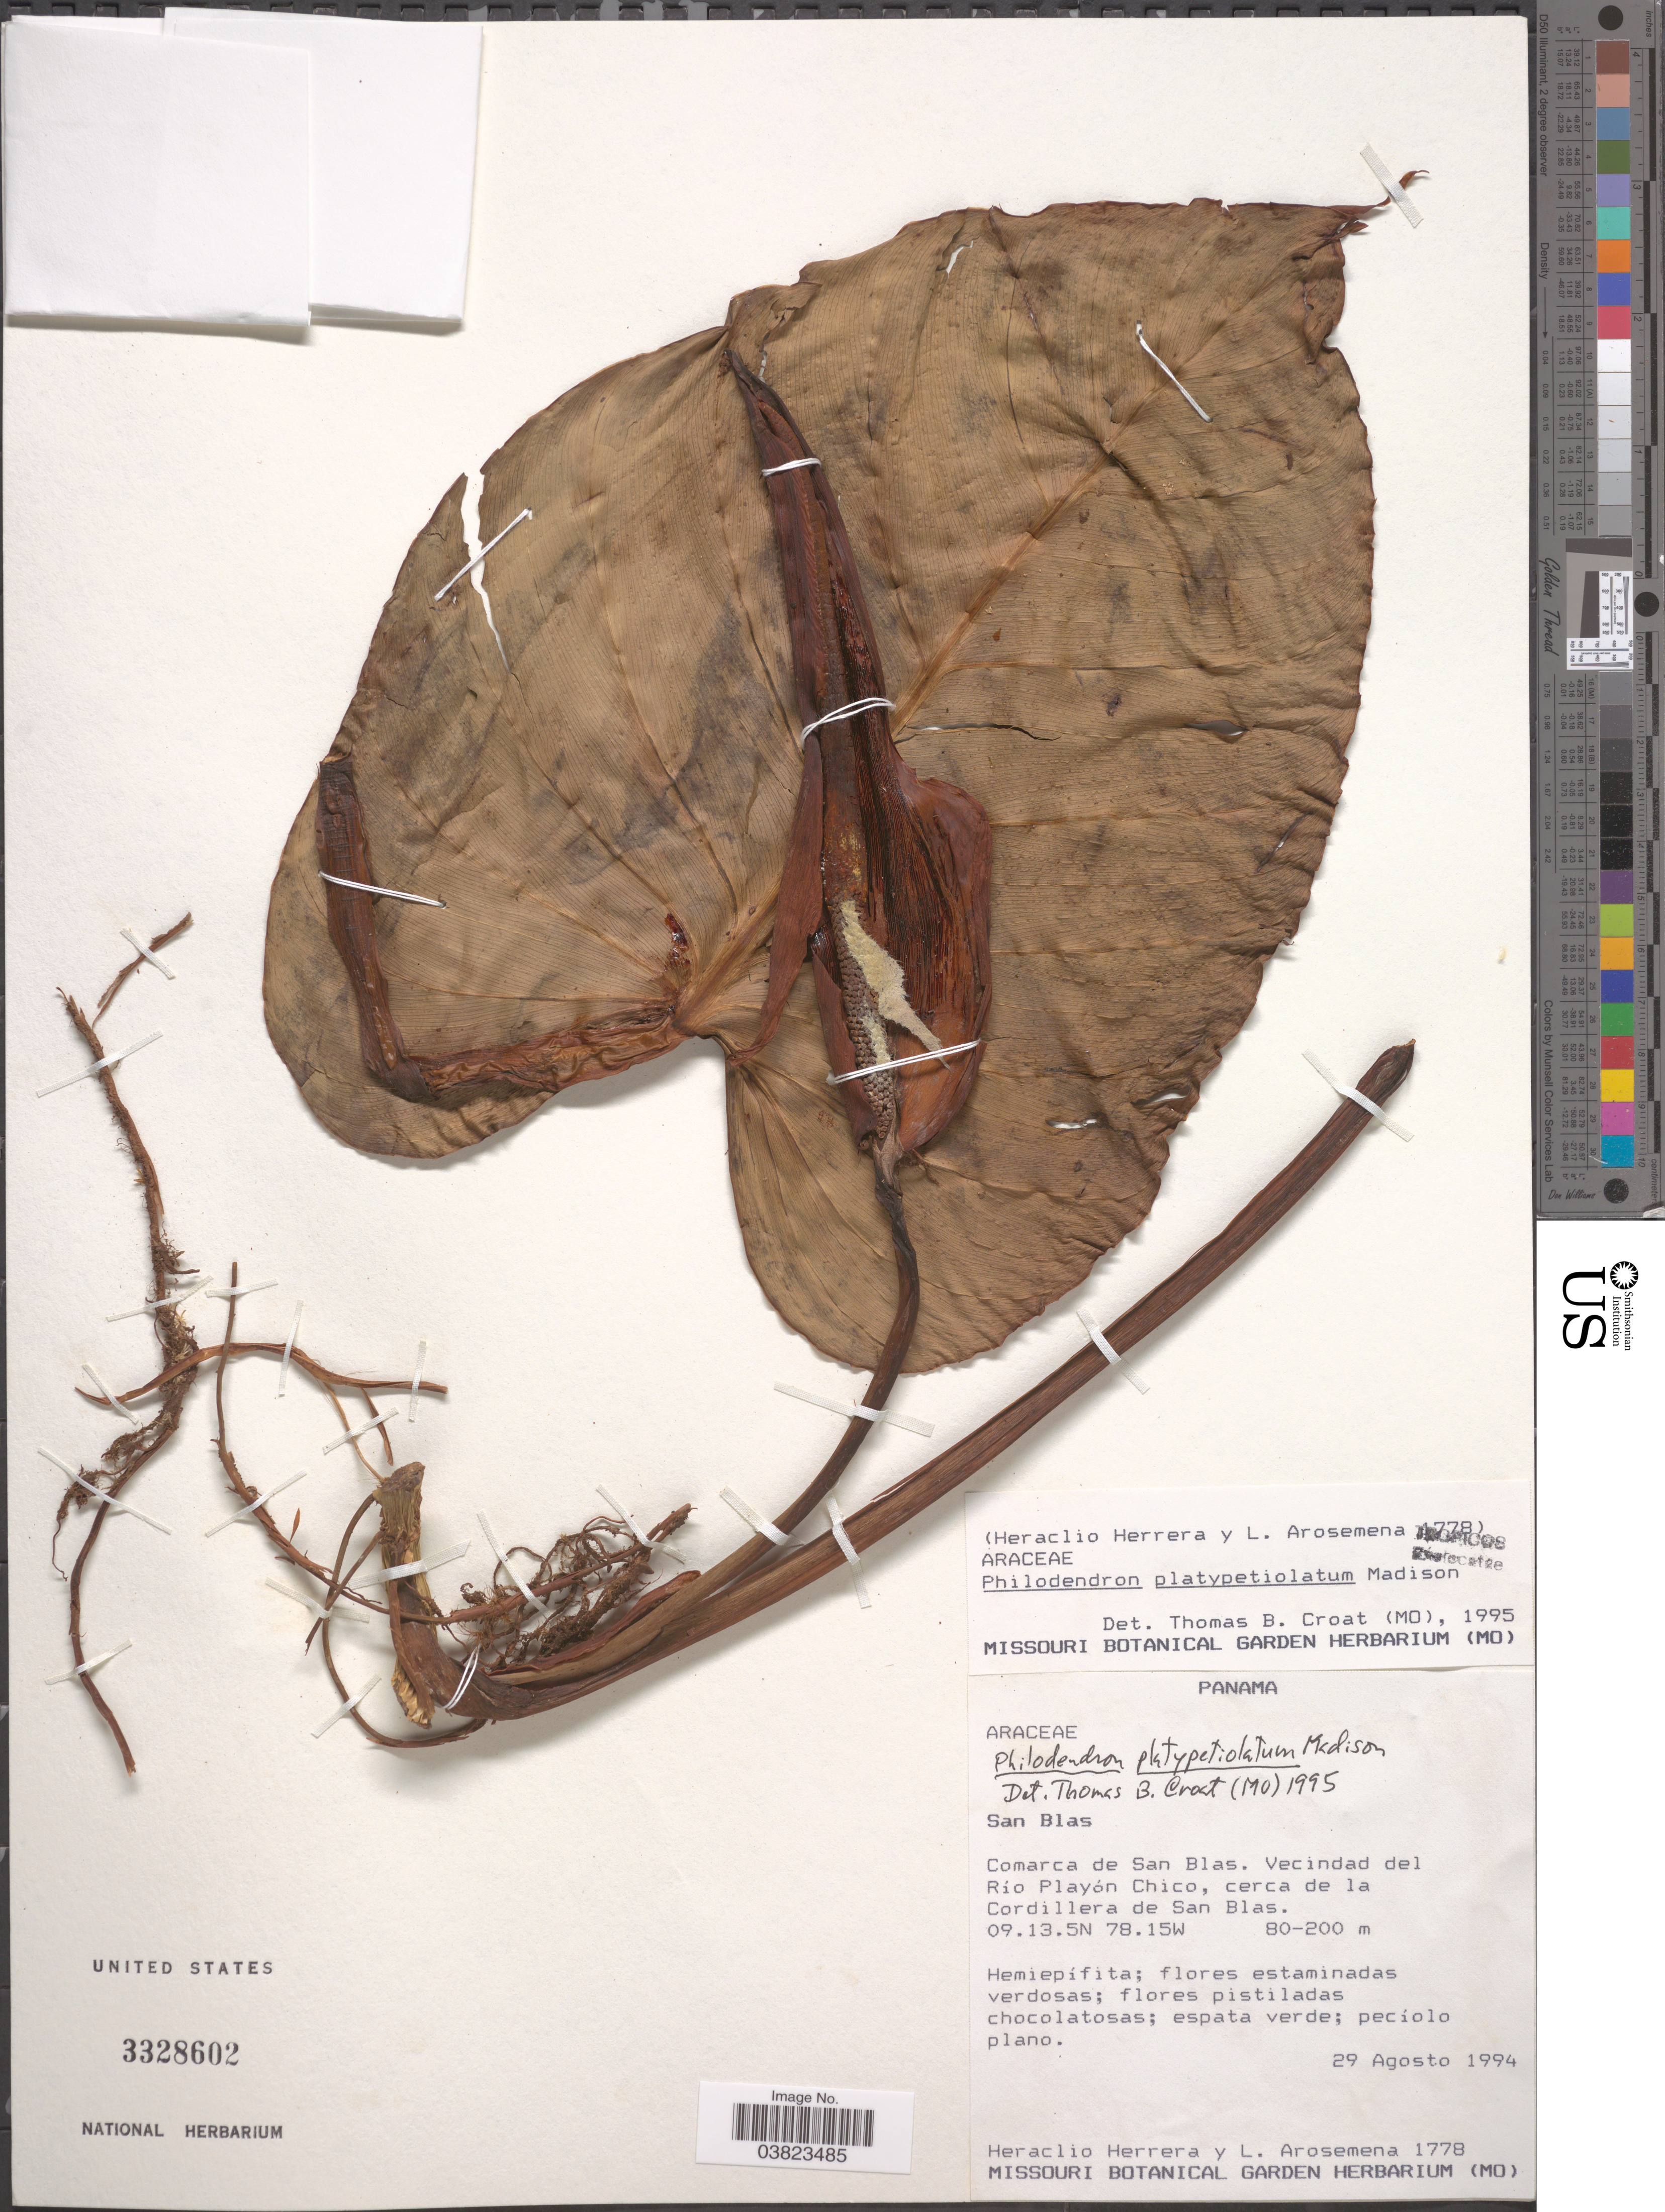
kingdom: Plantae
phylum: Tracheophyta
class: Liliopsida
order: Alismatales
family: Araceae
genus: Philodendron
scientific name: Philodendron platypetiolatum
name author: Madison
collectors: H. Herrera & L. Arosemena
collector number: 1778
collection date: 1994-08-29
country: Panama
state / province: Kuna Yala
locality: San Blas. Comarca de San Blas. Vecindad del Río Playón Chico, cerca de la Cordillera de San Blas.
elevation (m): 80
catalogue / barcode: US 3328602